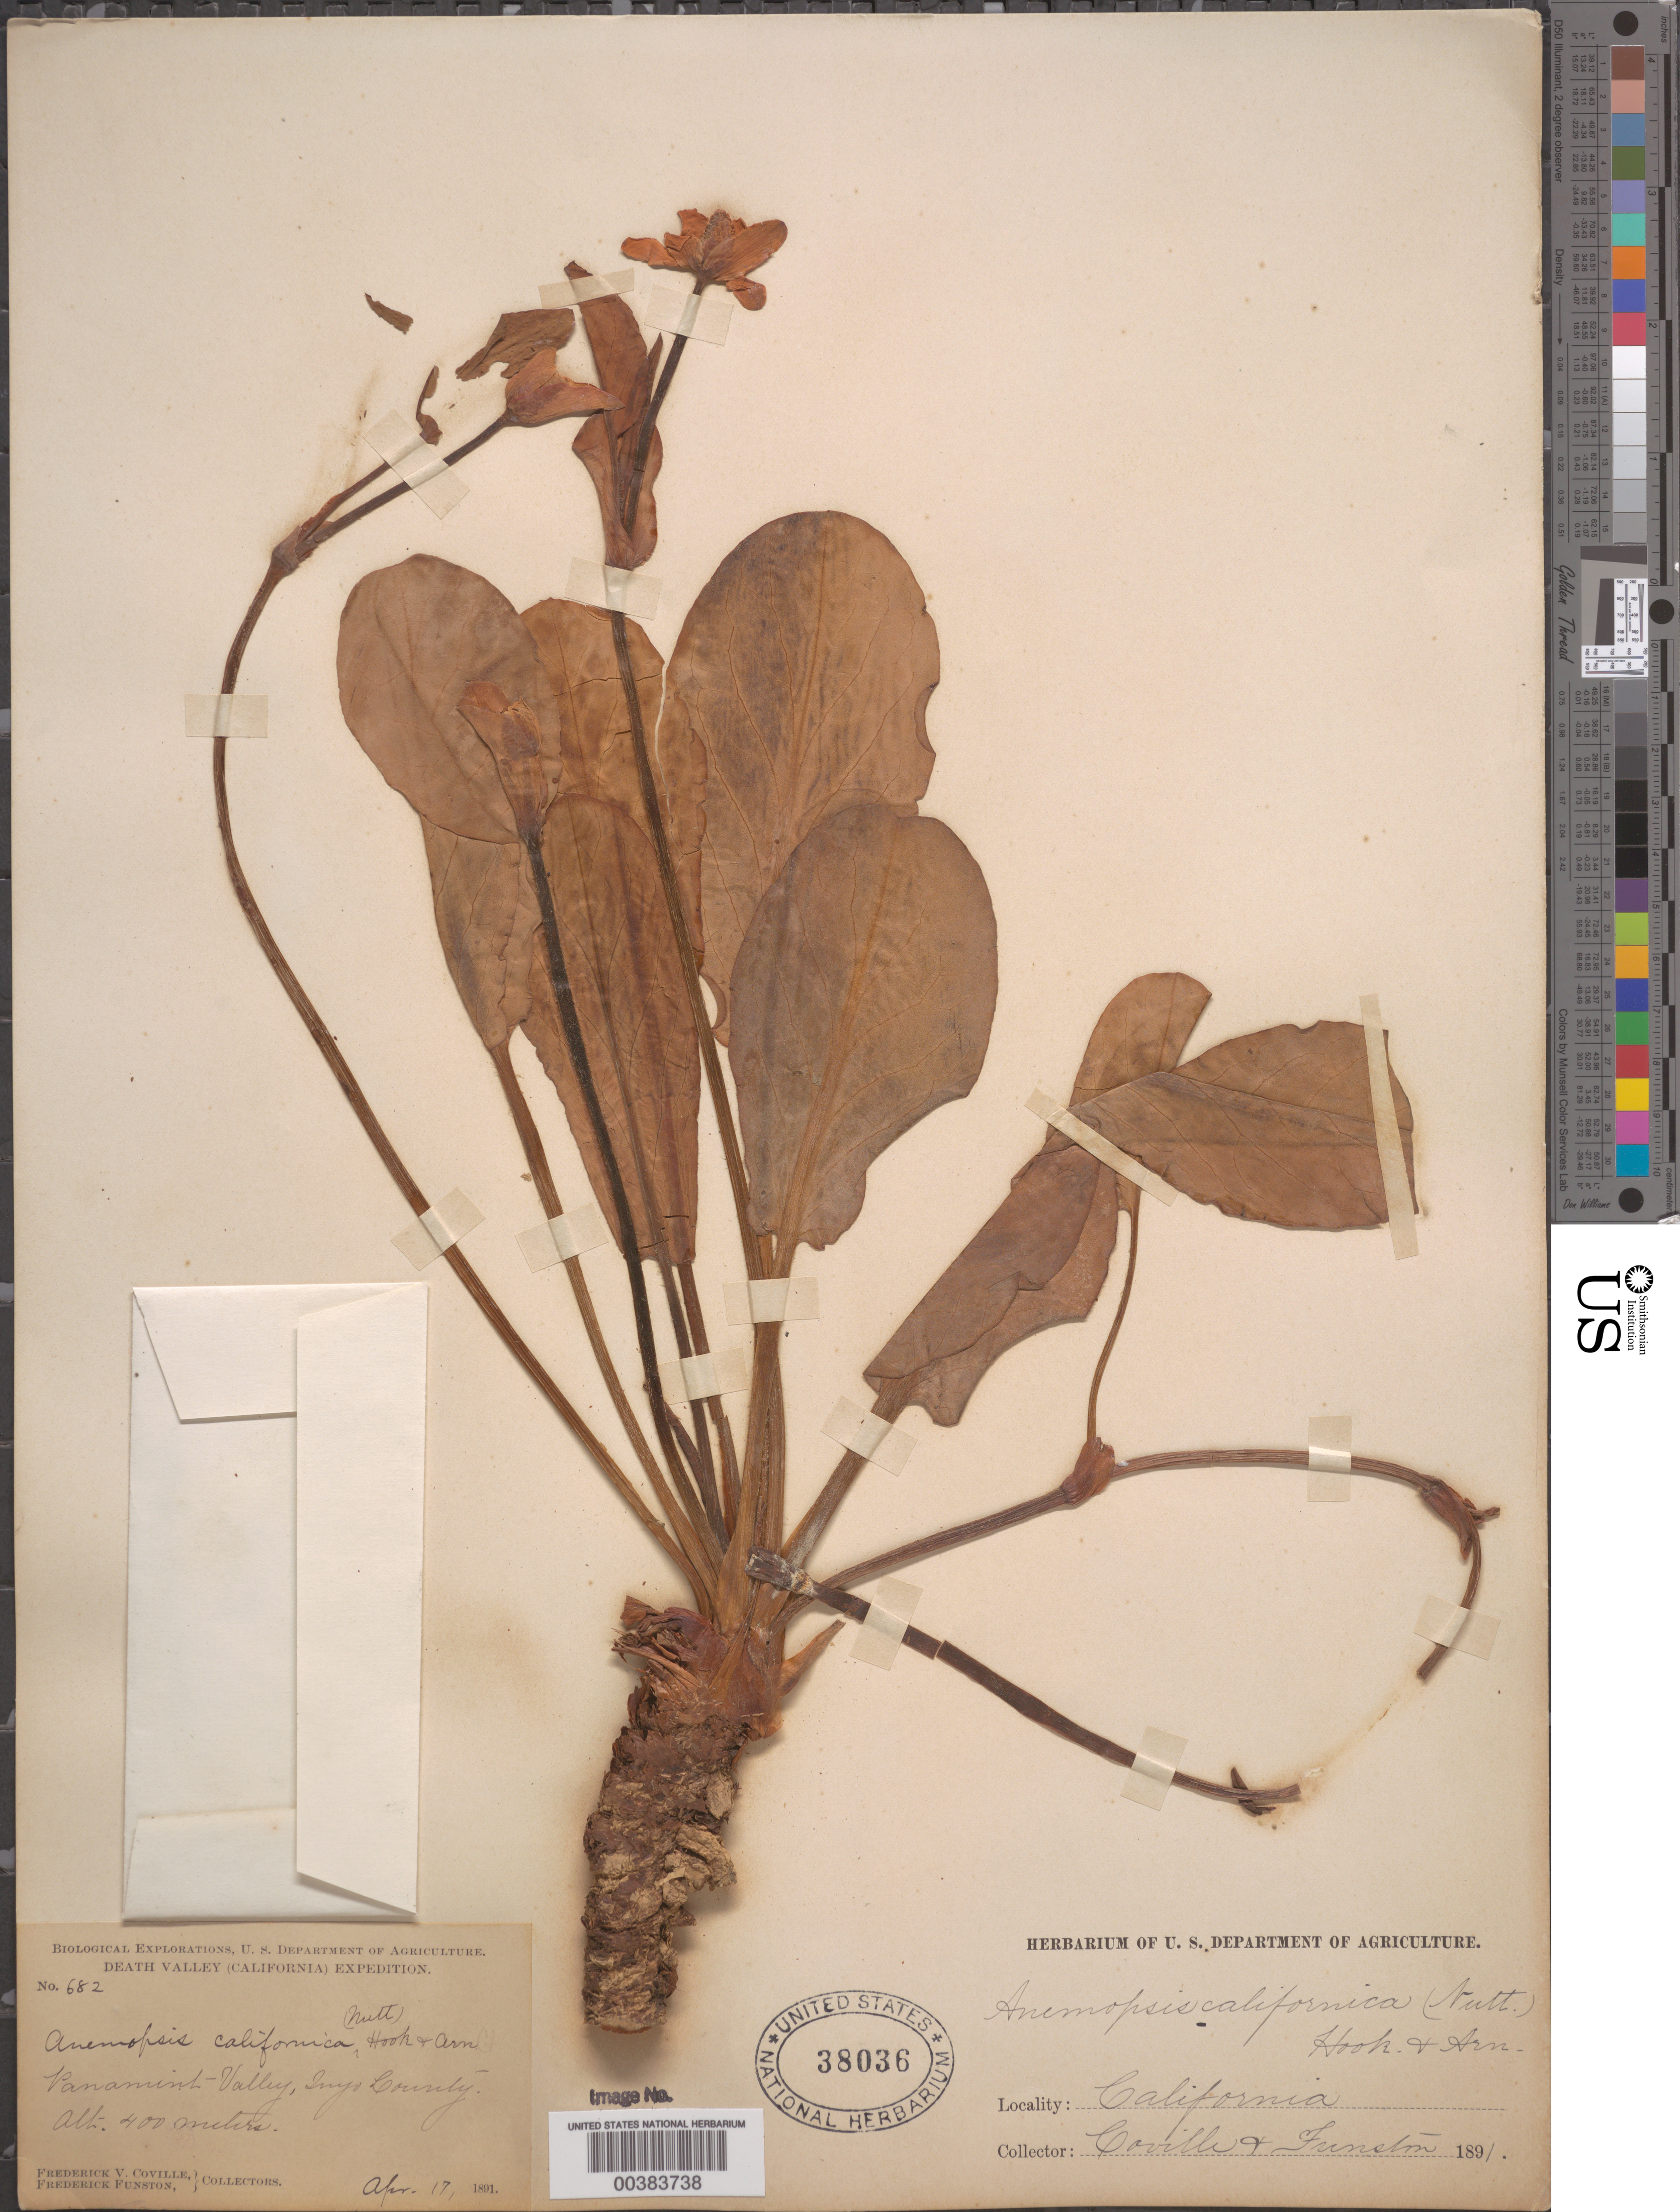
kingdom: Plantae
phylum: Tracheophyta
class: Magnoliopsida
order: Piperales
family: Saururaceae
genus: Anemopsis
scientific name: Anemopsis californica var. typica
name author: Kelso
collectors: F. V. Coville & F. Funston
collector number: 682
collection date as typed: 17 Apr 1891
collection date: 1891-04-17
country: United States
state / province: California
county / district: Inyo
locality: Death valley, panamint valley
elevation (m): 400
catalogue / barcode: US 38036